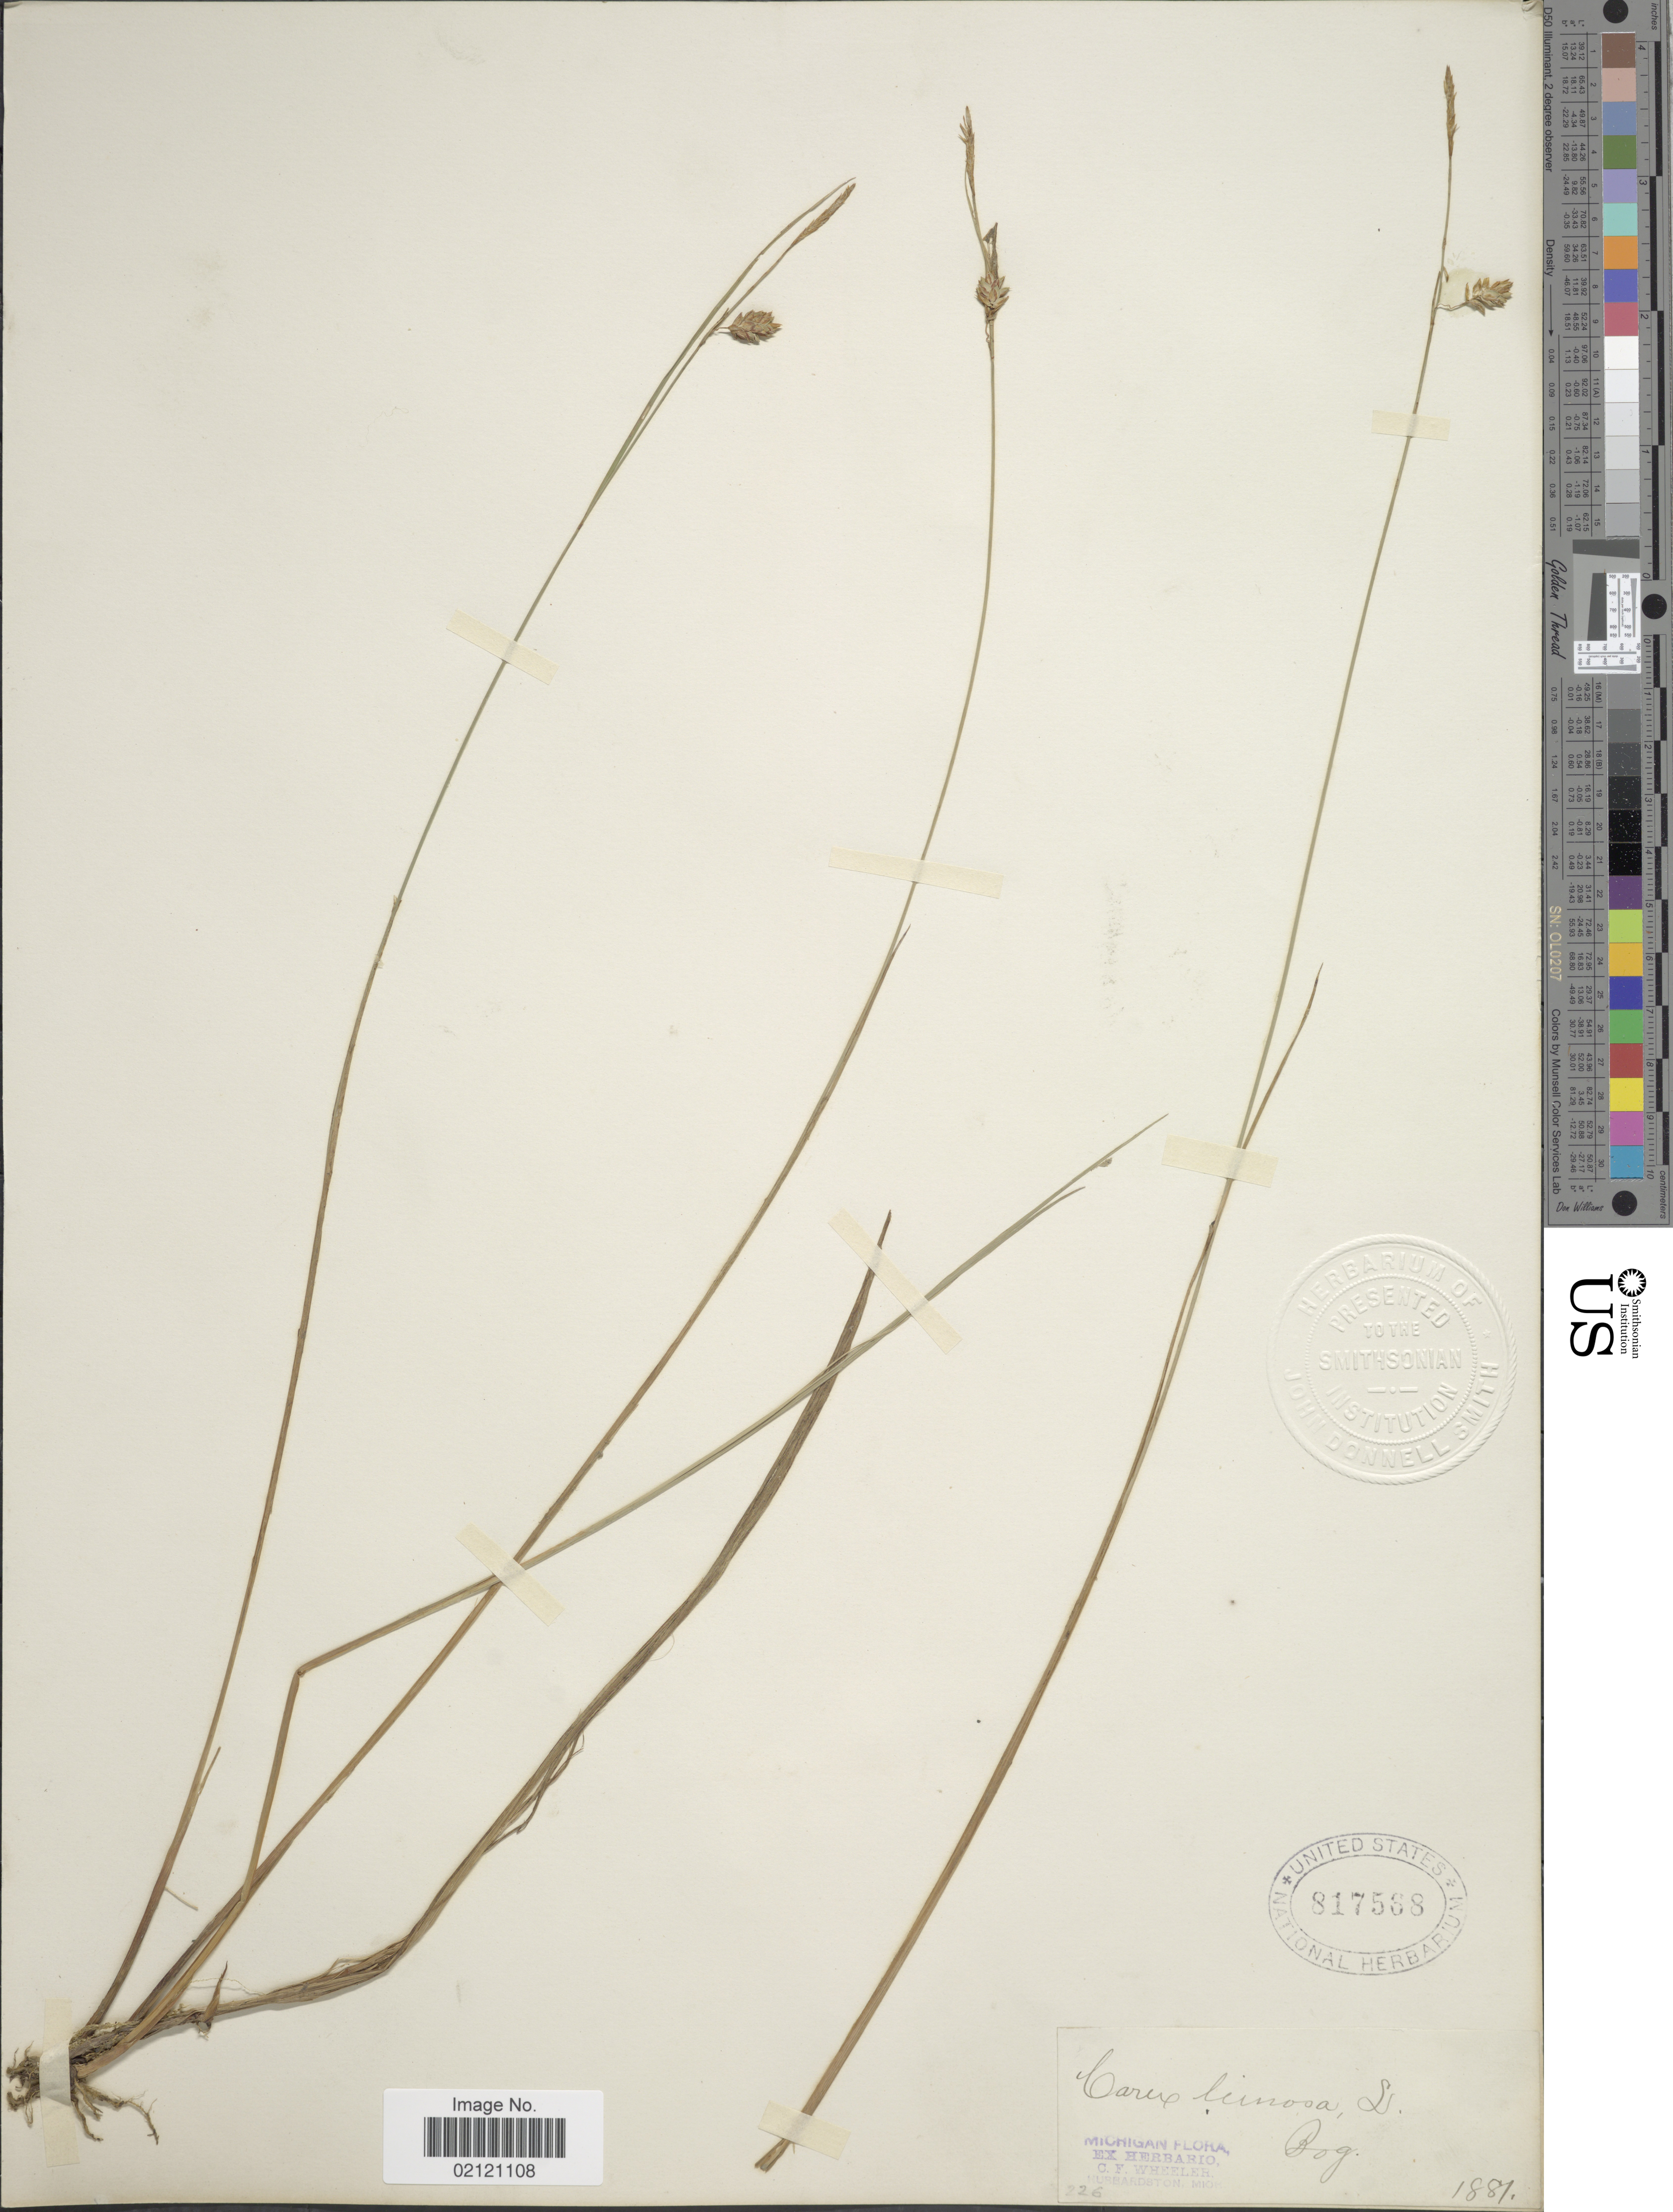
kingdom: Plantae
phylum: Tracheophyta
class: Liliopsida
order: Poales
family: Cyperaceae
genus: Carex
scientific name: Carex limosa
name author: L.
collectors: Ex Herb. C. F. Wheeler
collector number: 226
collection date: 1881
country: United States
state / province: Michigan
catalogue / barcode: US 817568